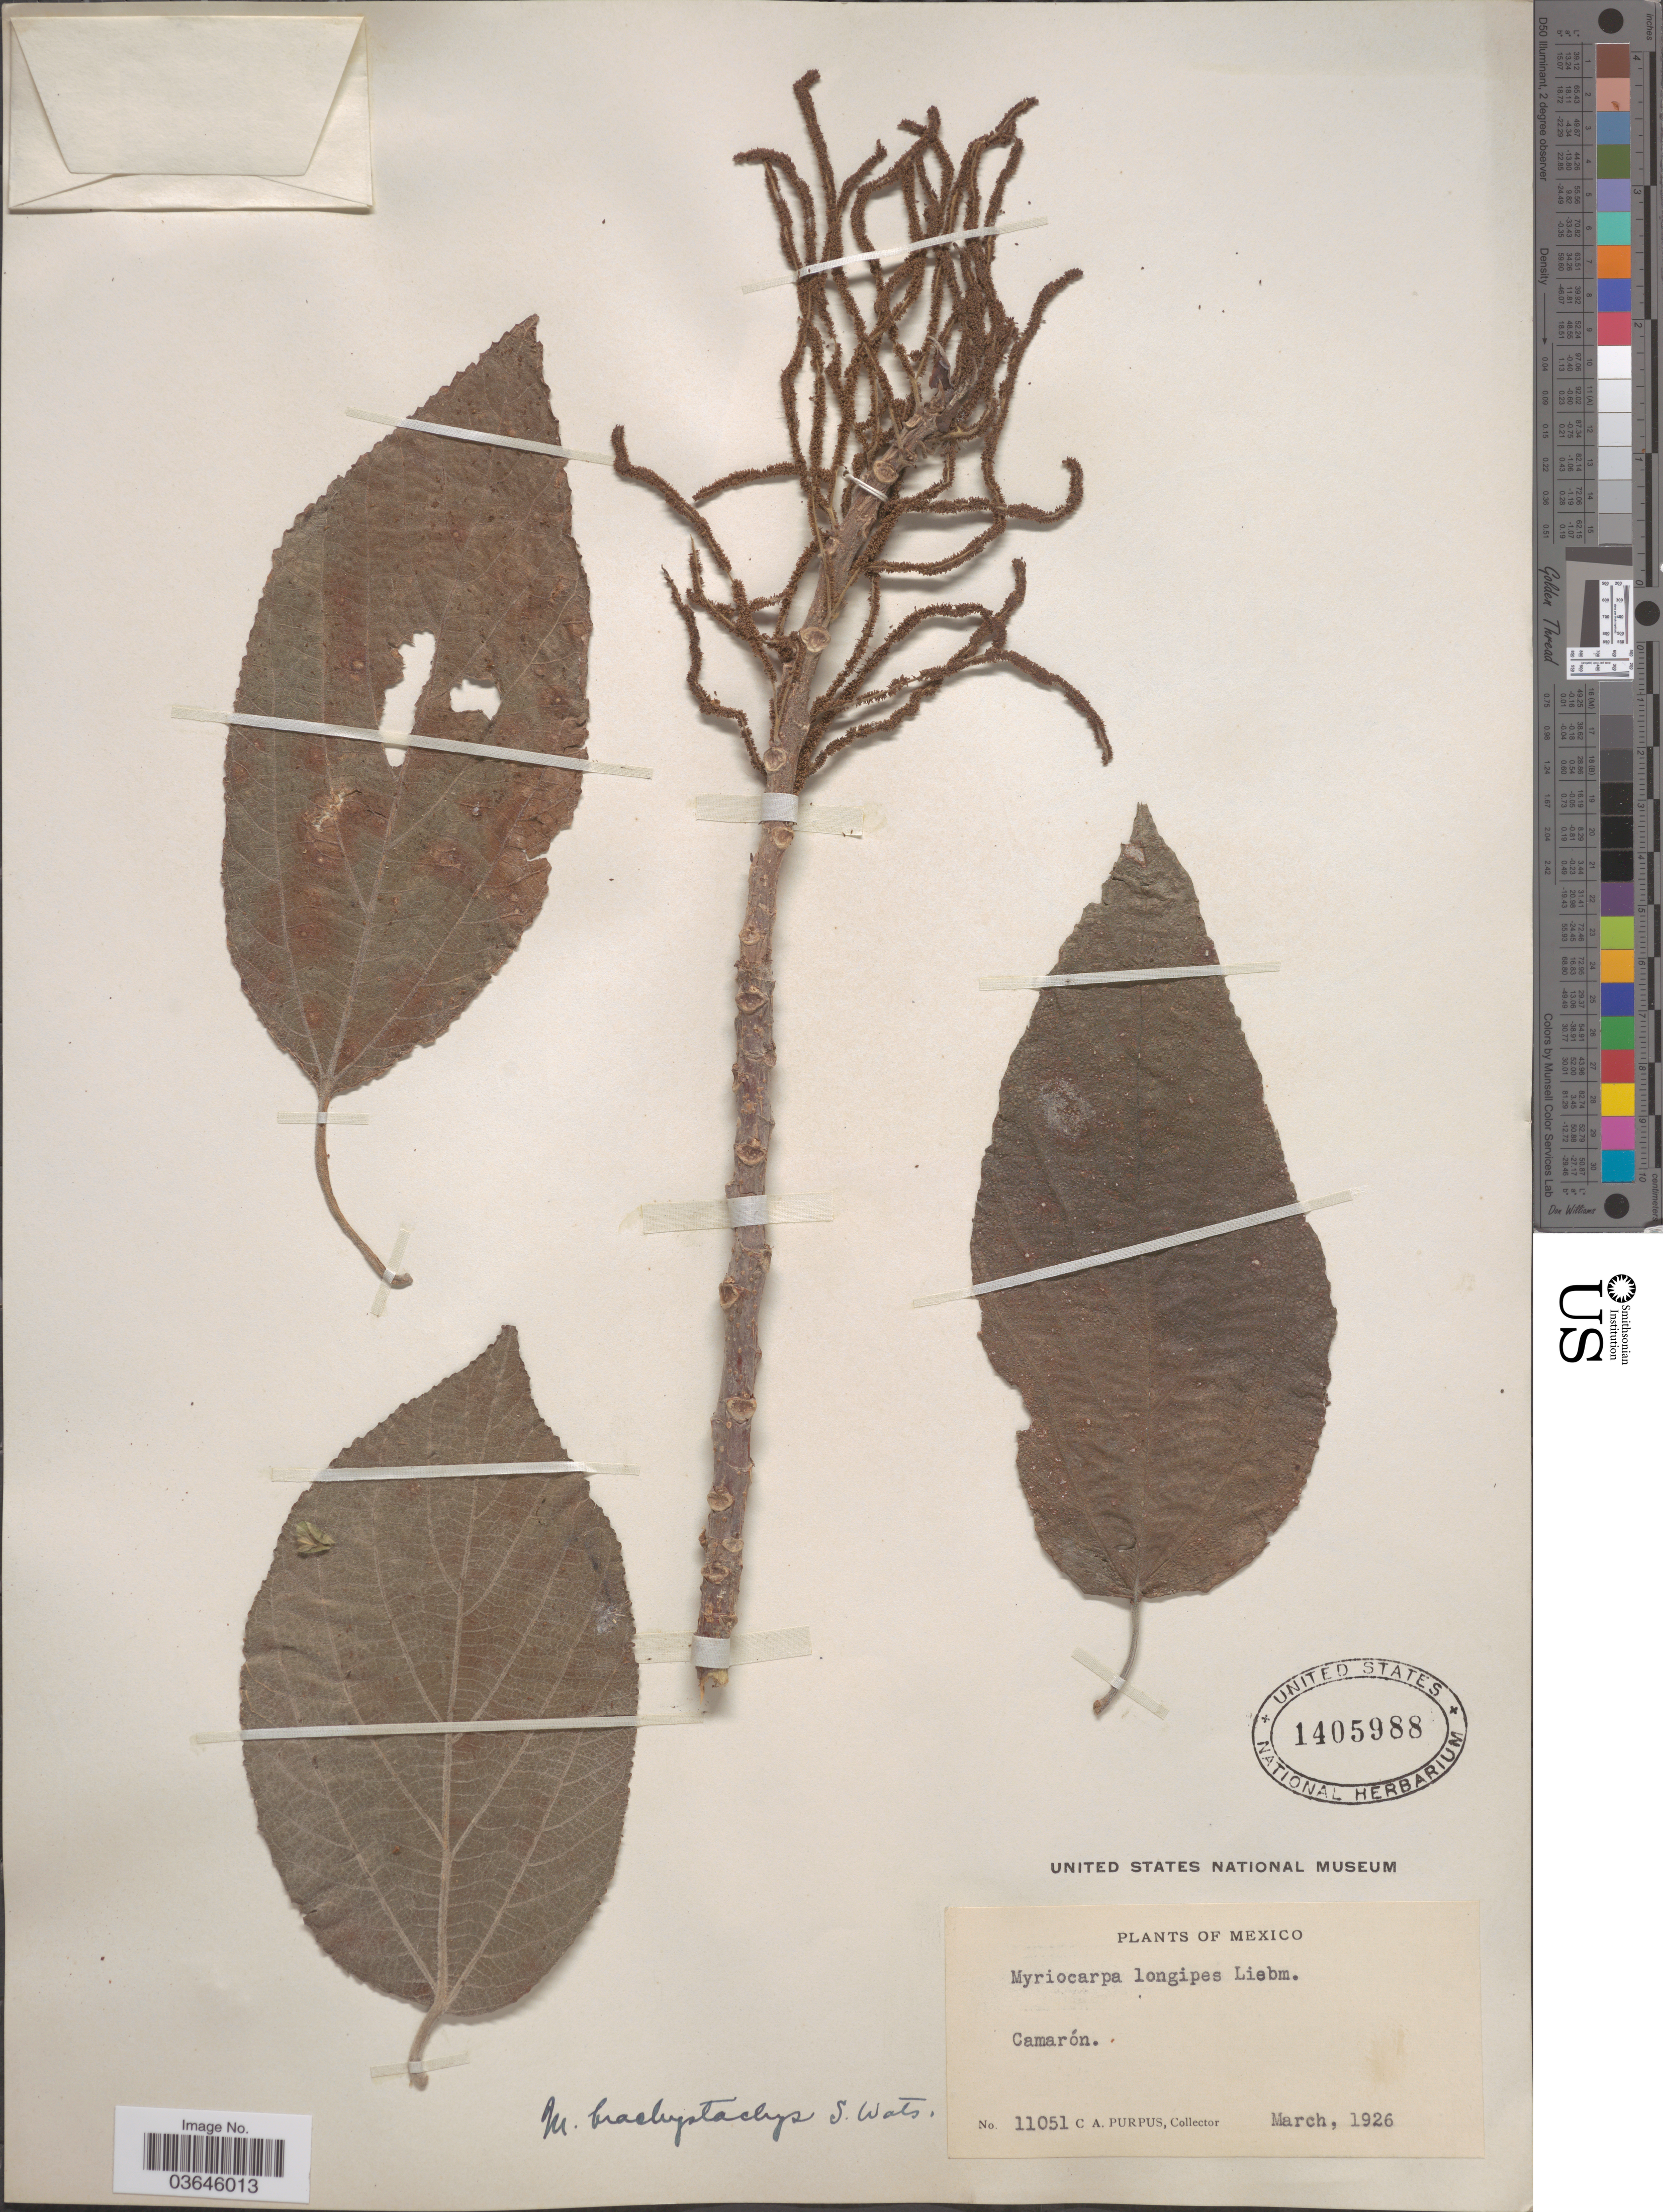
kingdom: Plantae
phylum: Tracheophyta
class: Magnoliopsida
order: Rosales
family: Urticaceae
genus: Myriocarpa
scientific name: Myriocarpa brachystachys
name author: S. Watson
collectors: C. A. Purpus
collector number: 11051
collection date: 1926-03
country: Mexico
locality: Camarón.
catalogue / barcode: US 1405988